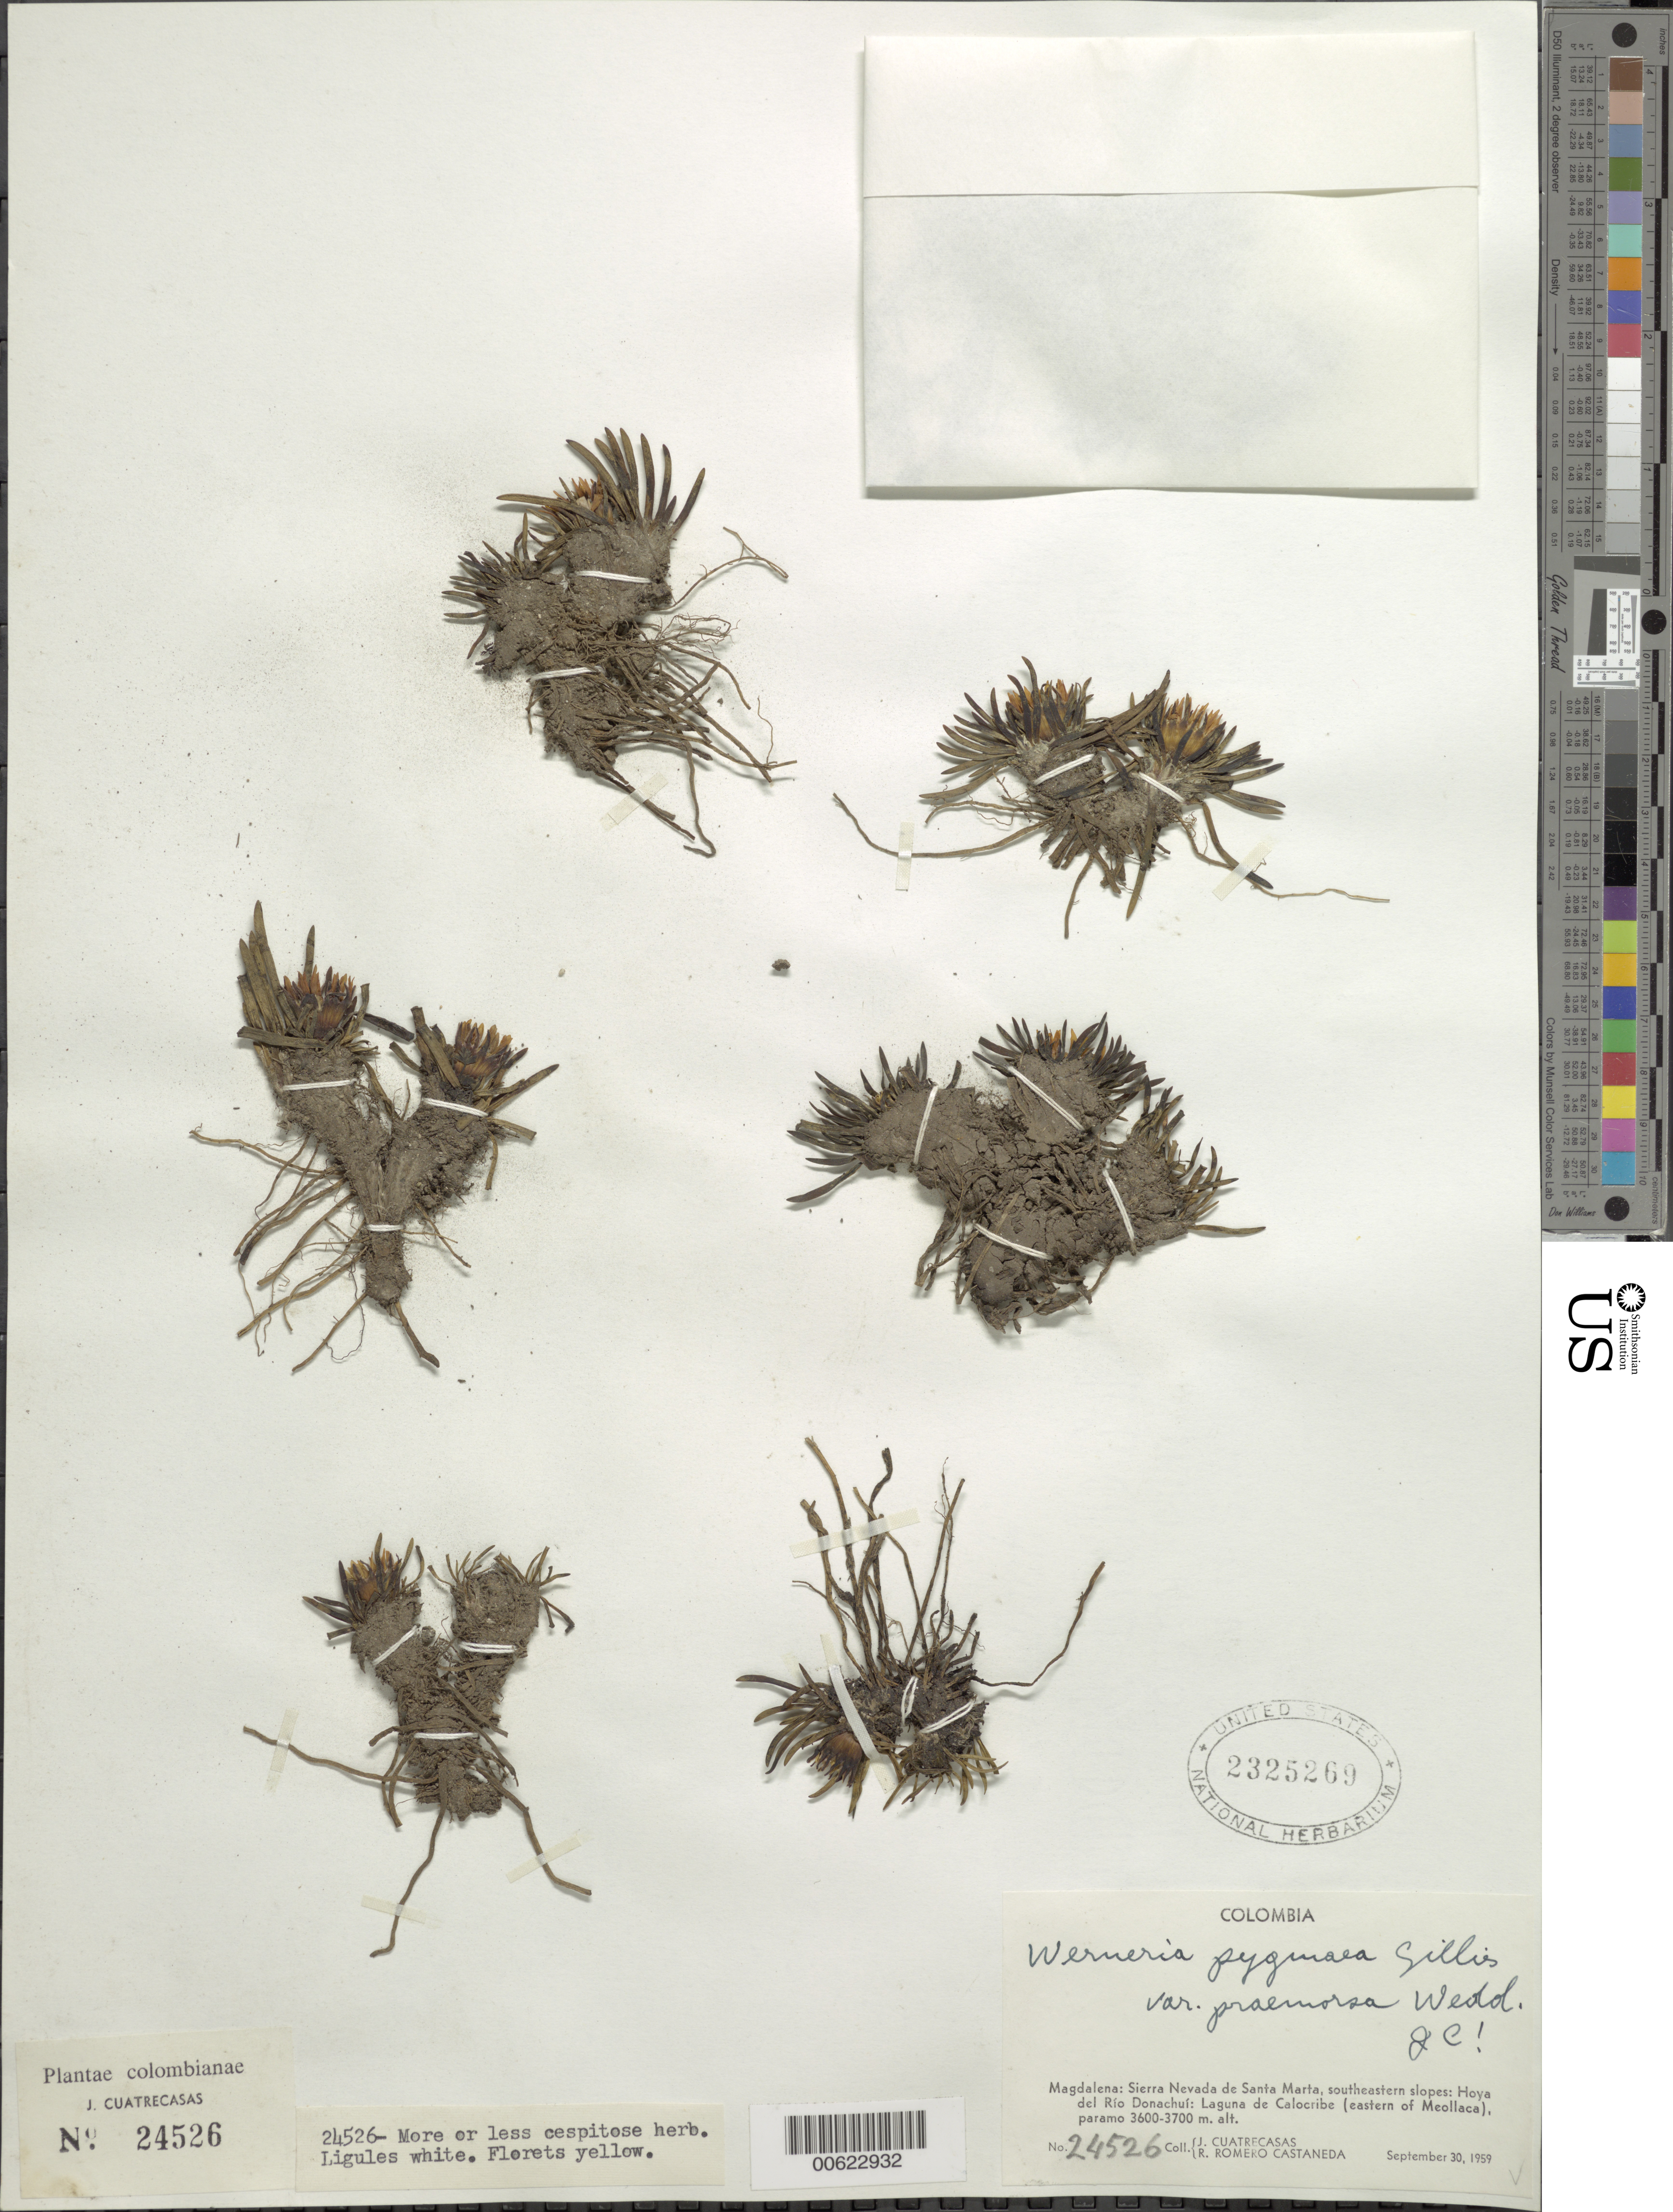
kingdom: Plantae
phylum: Tracheophyta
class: Magnoliopsida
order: Asterales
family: Asteraceae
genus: Werneria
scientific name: Werneria pygmaea complex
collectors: J. Cuatrecasas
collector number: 24526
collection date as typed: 30-Sep-59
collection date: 1959-09-30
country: Colombia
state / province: Magdalena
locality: Sierra Nevada de Santa Marta, SE slopes. Hoya del Rio Donachui. Laguna de Calocribe (E of Meollaca).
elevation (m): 3650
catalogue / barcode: US 2325269